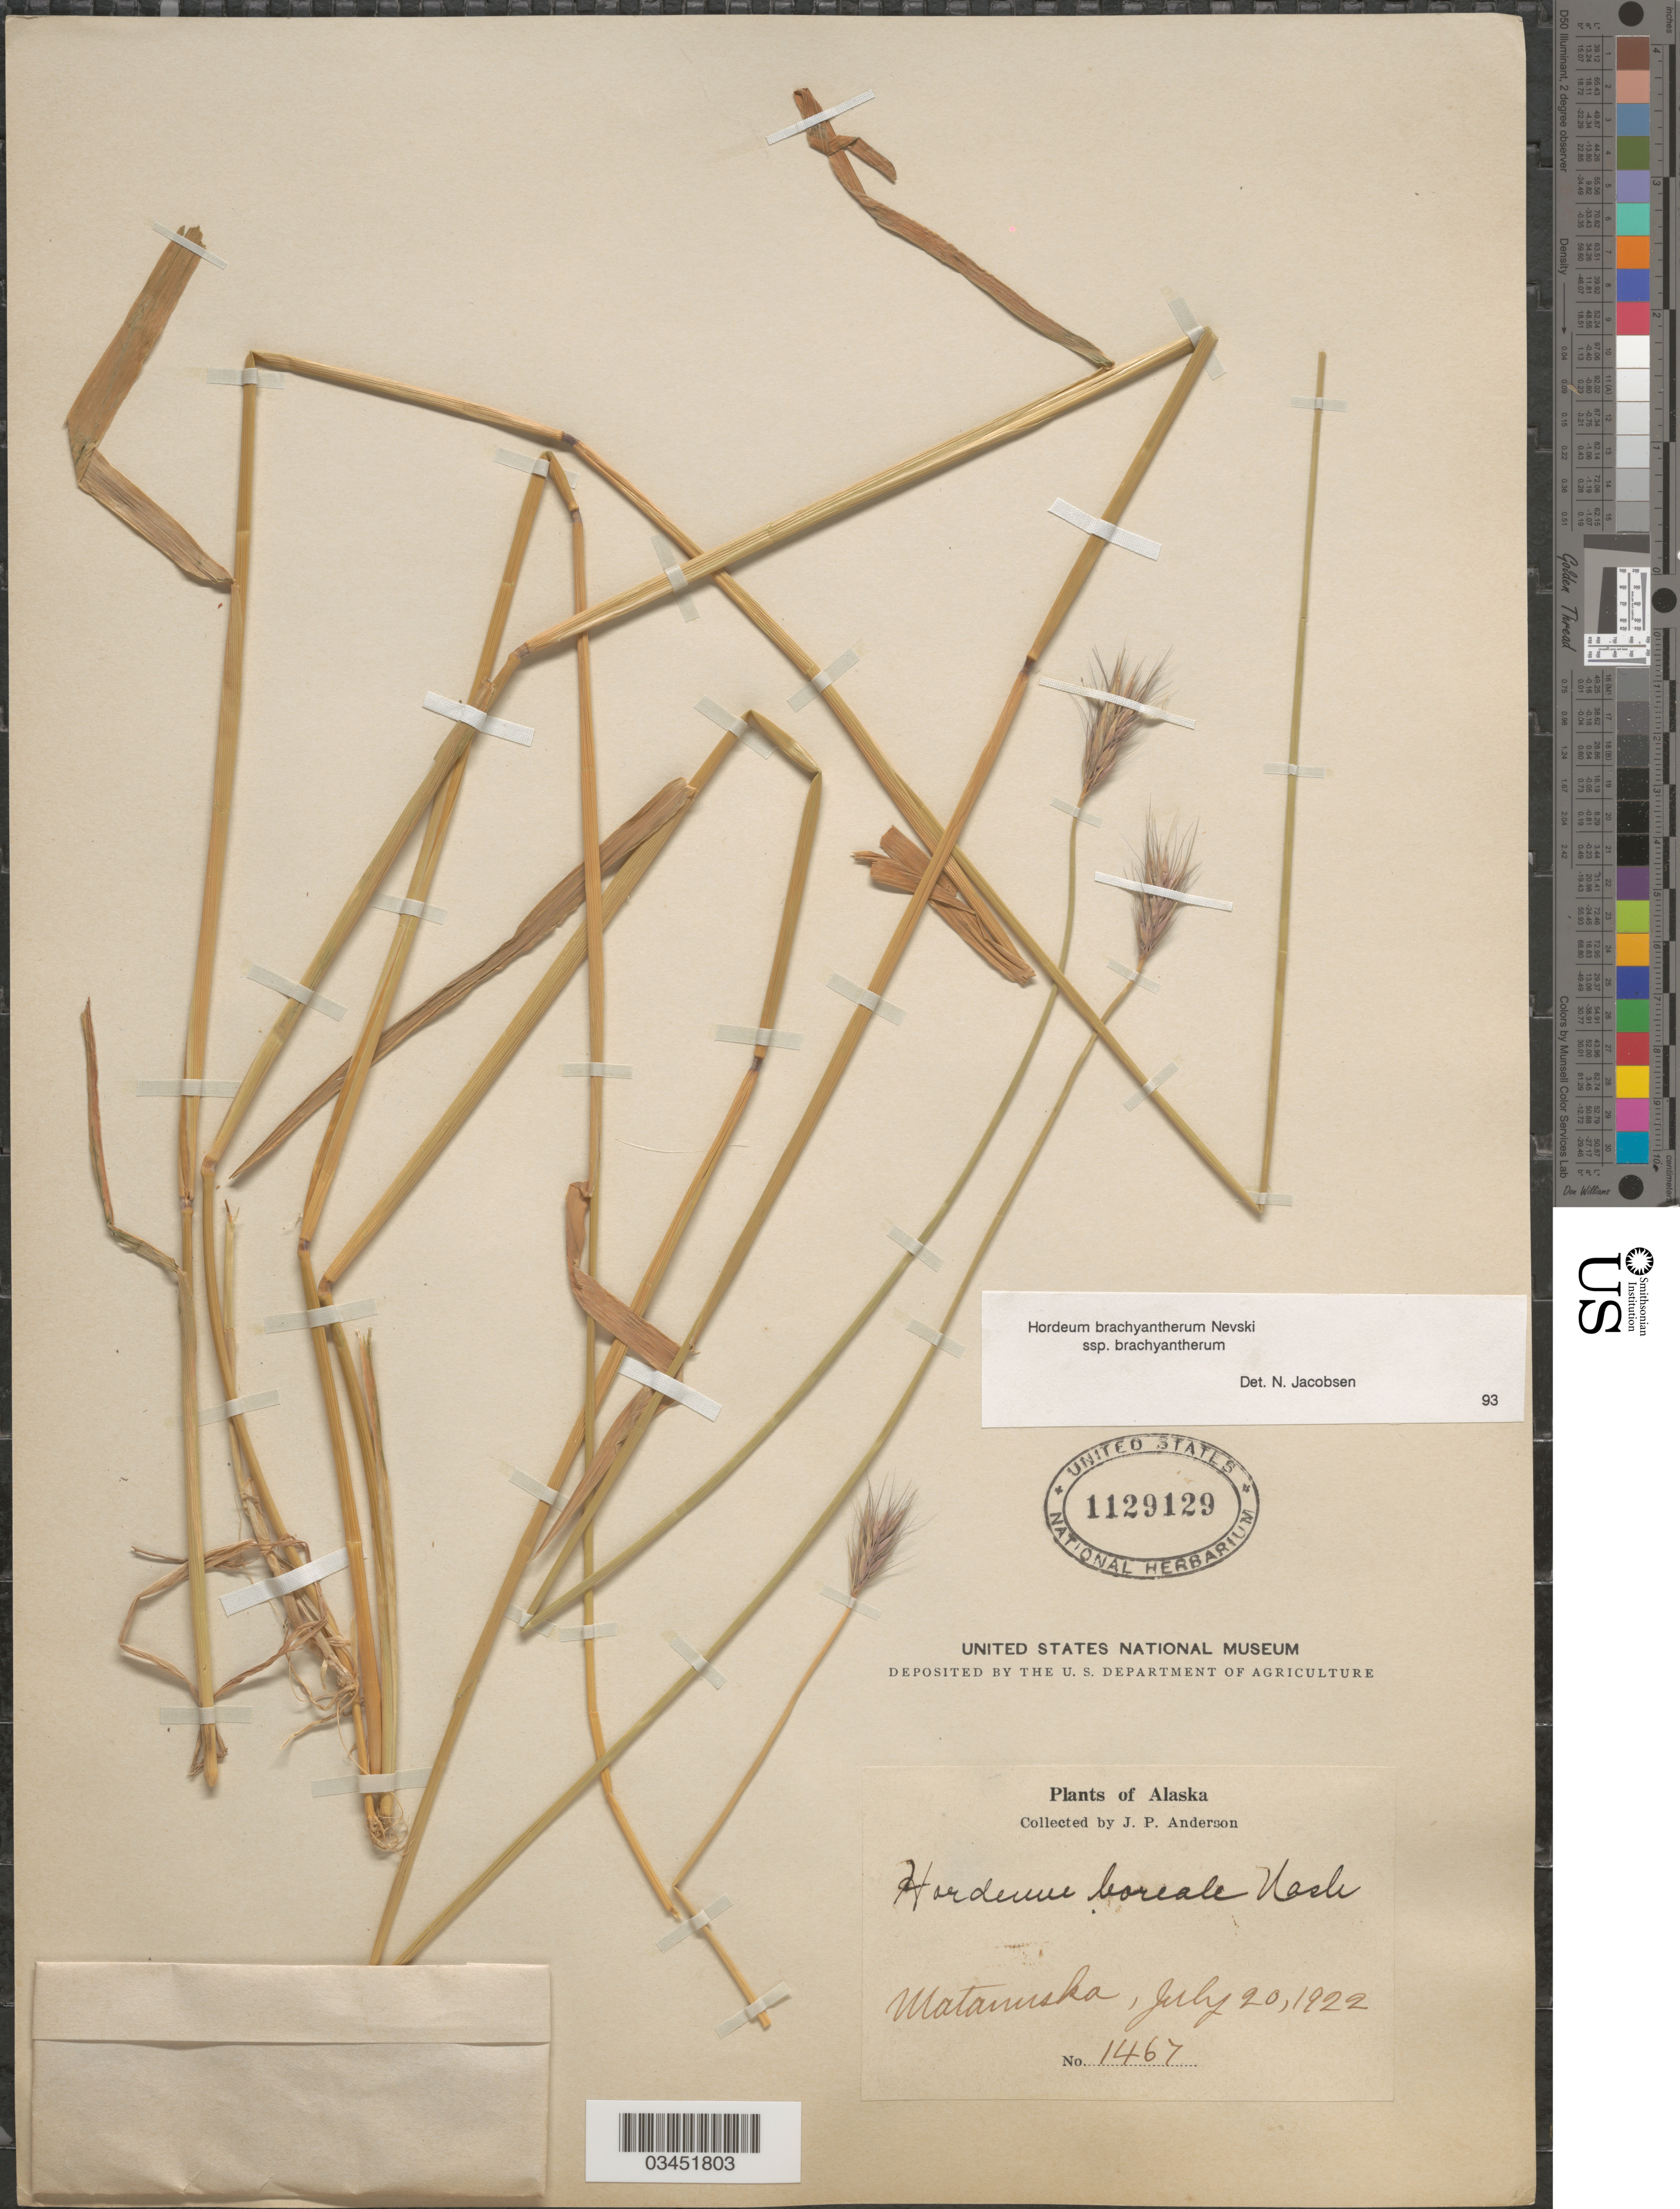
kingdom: Plantae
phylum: Tracheophyta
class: Liliopsida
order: Poales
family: Poaceae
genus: Hordeum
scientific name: Hordeum brachyantherum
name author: Nevski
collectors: J. P. Anderson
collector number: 1467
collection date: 1922-07-20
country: United States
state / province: Alaska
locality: Matanuska.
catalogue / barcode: US 1129129